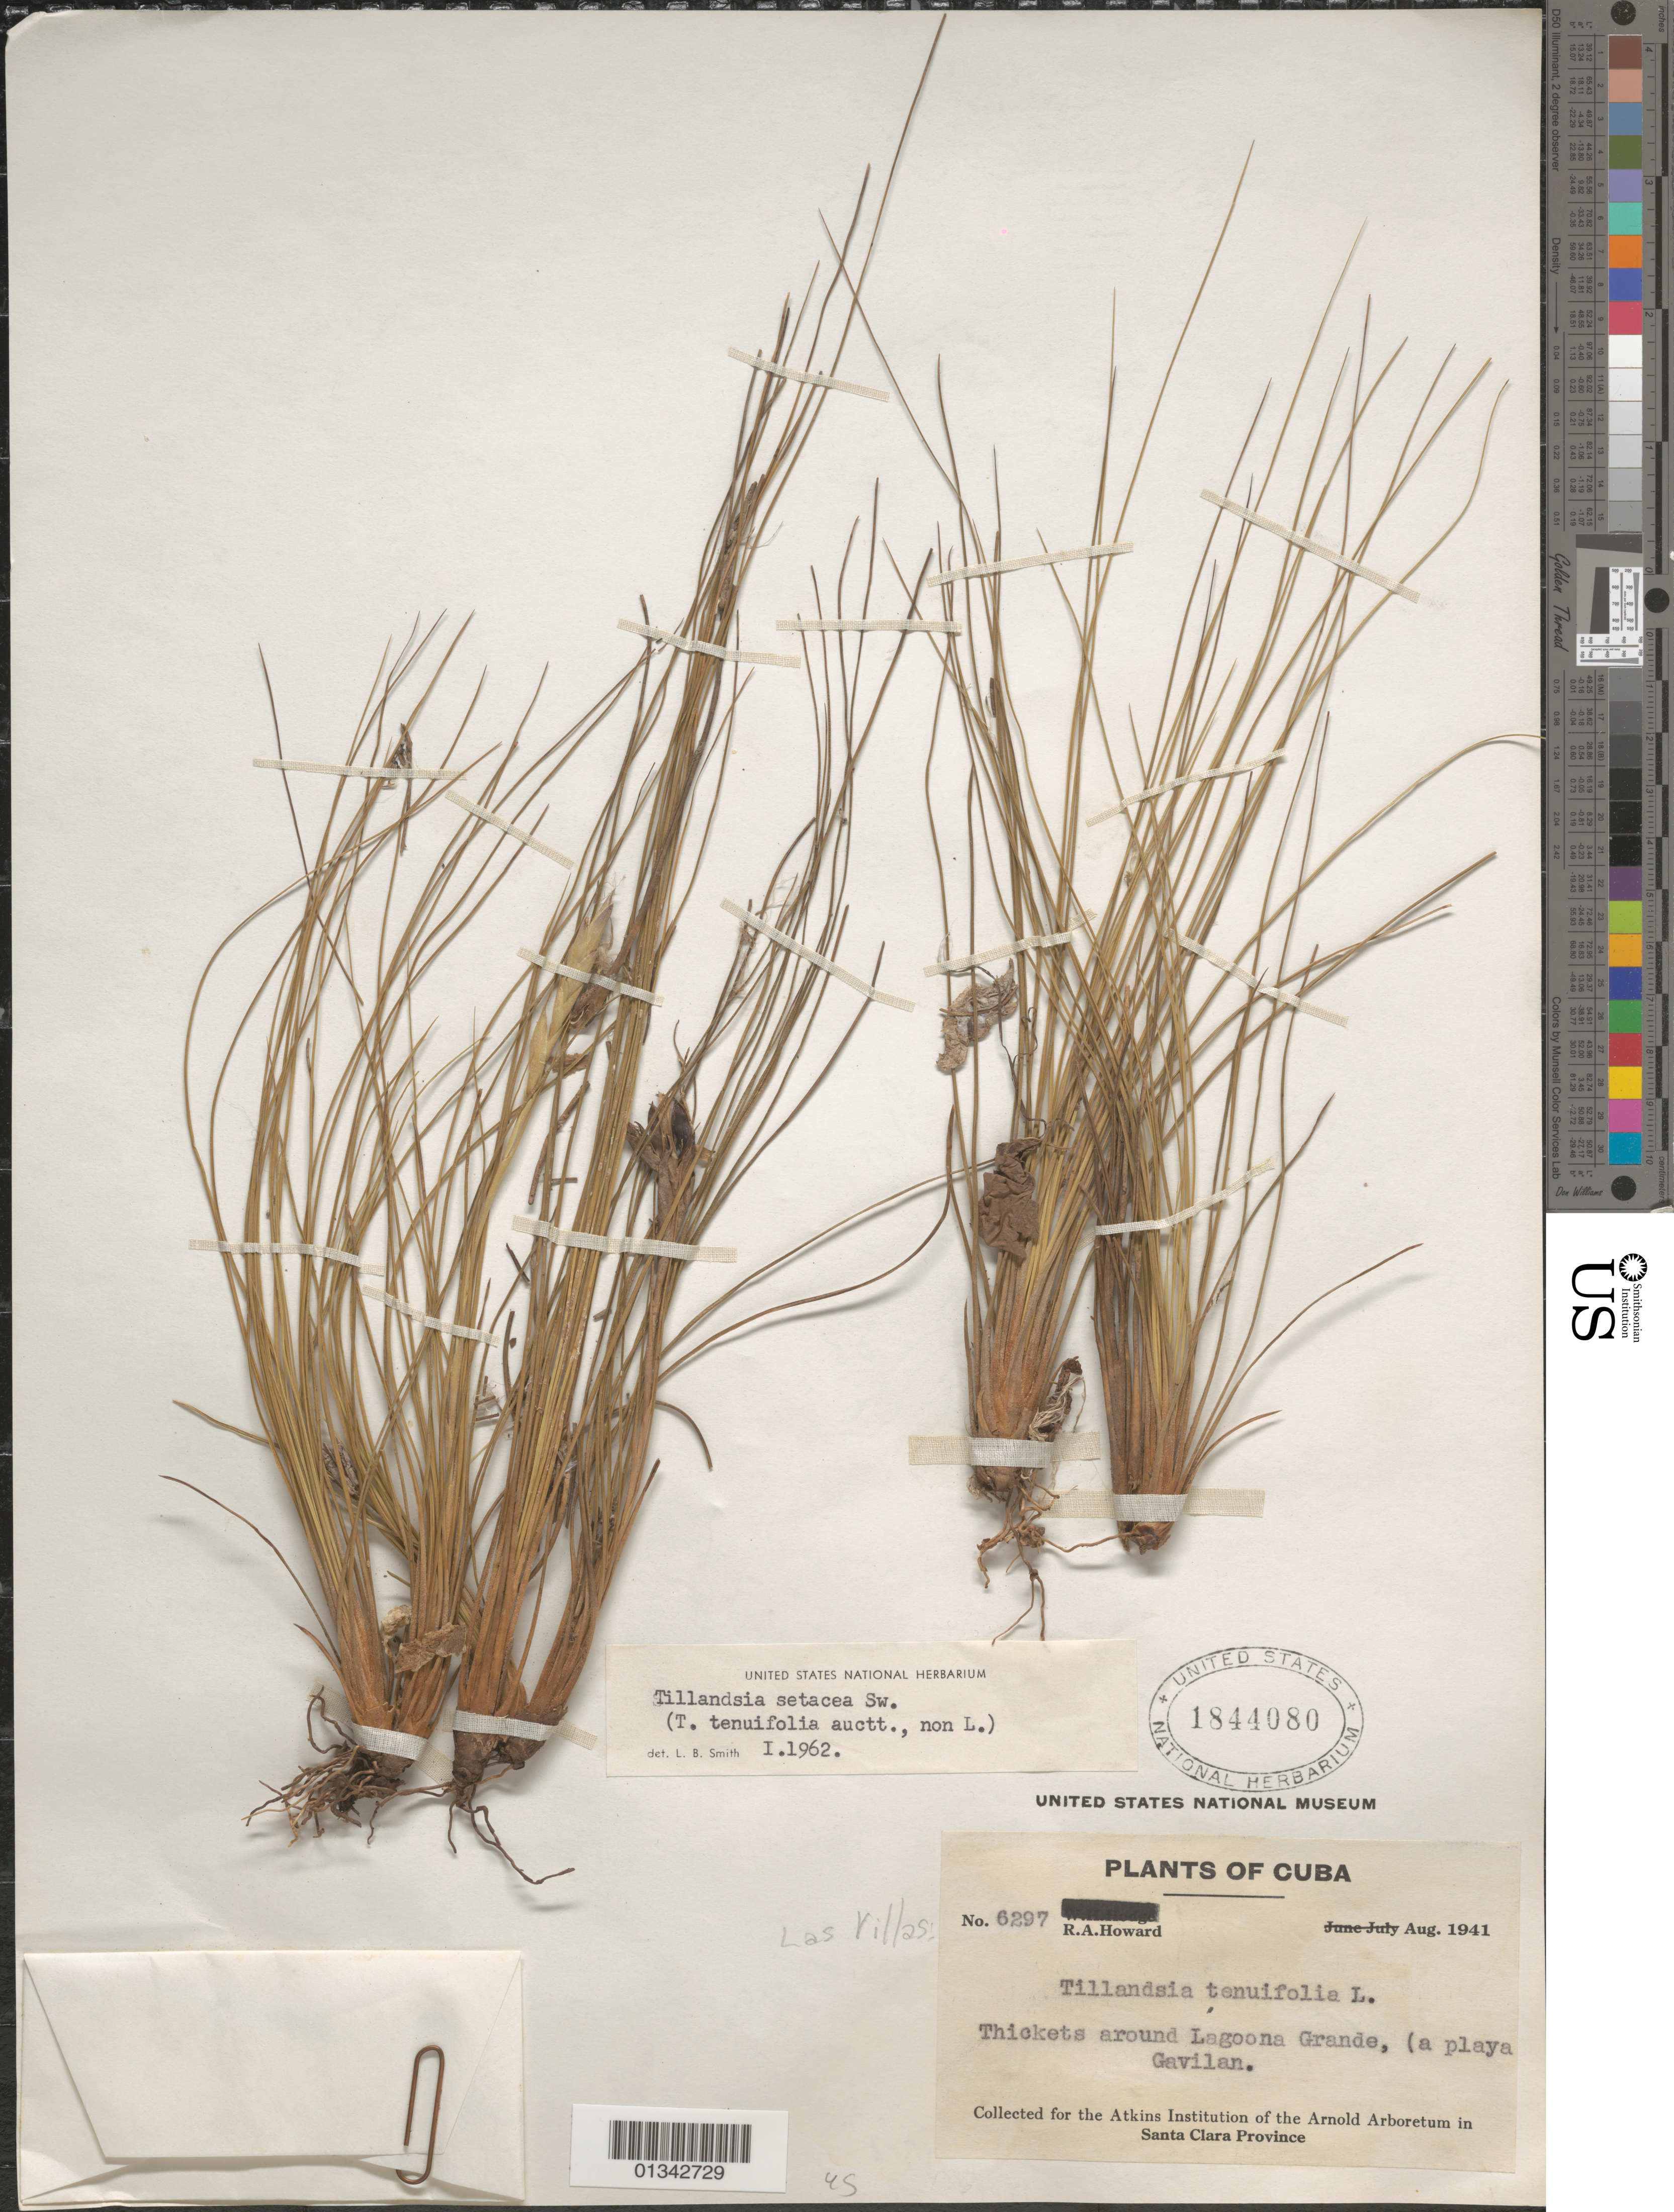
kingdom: Plantae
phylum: Tracheophyta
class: Liliopsida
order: Poales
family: Bromeliaceae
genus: Tillandsia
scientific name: Tillandsia setacea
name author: Sw.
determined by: Smith, Lyman B., (US), NMNH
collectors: R. A. Howard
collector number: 6297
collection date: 1941-08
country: Cuba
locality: Lagoona Grande, Gavilan (a playa)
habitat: Thickets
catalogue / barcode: US 1844080